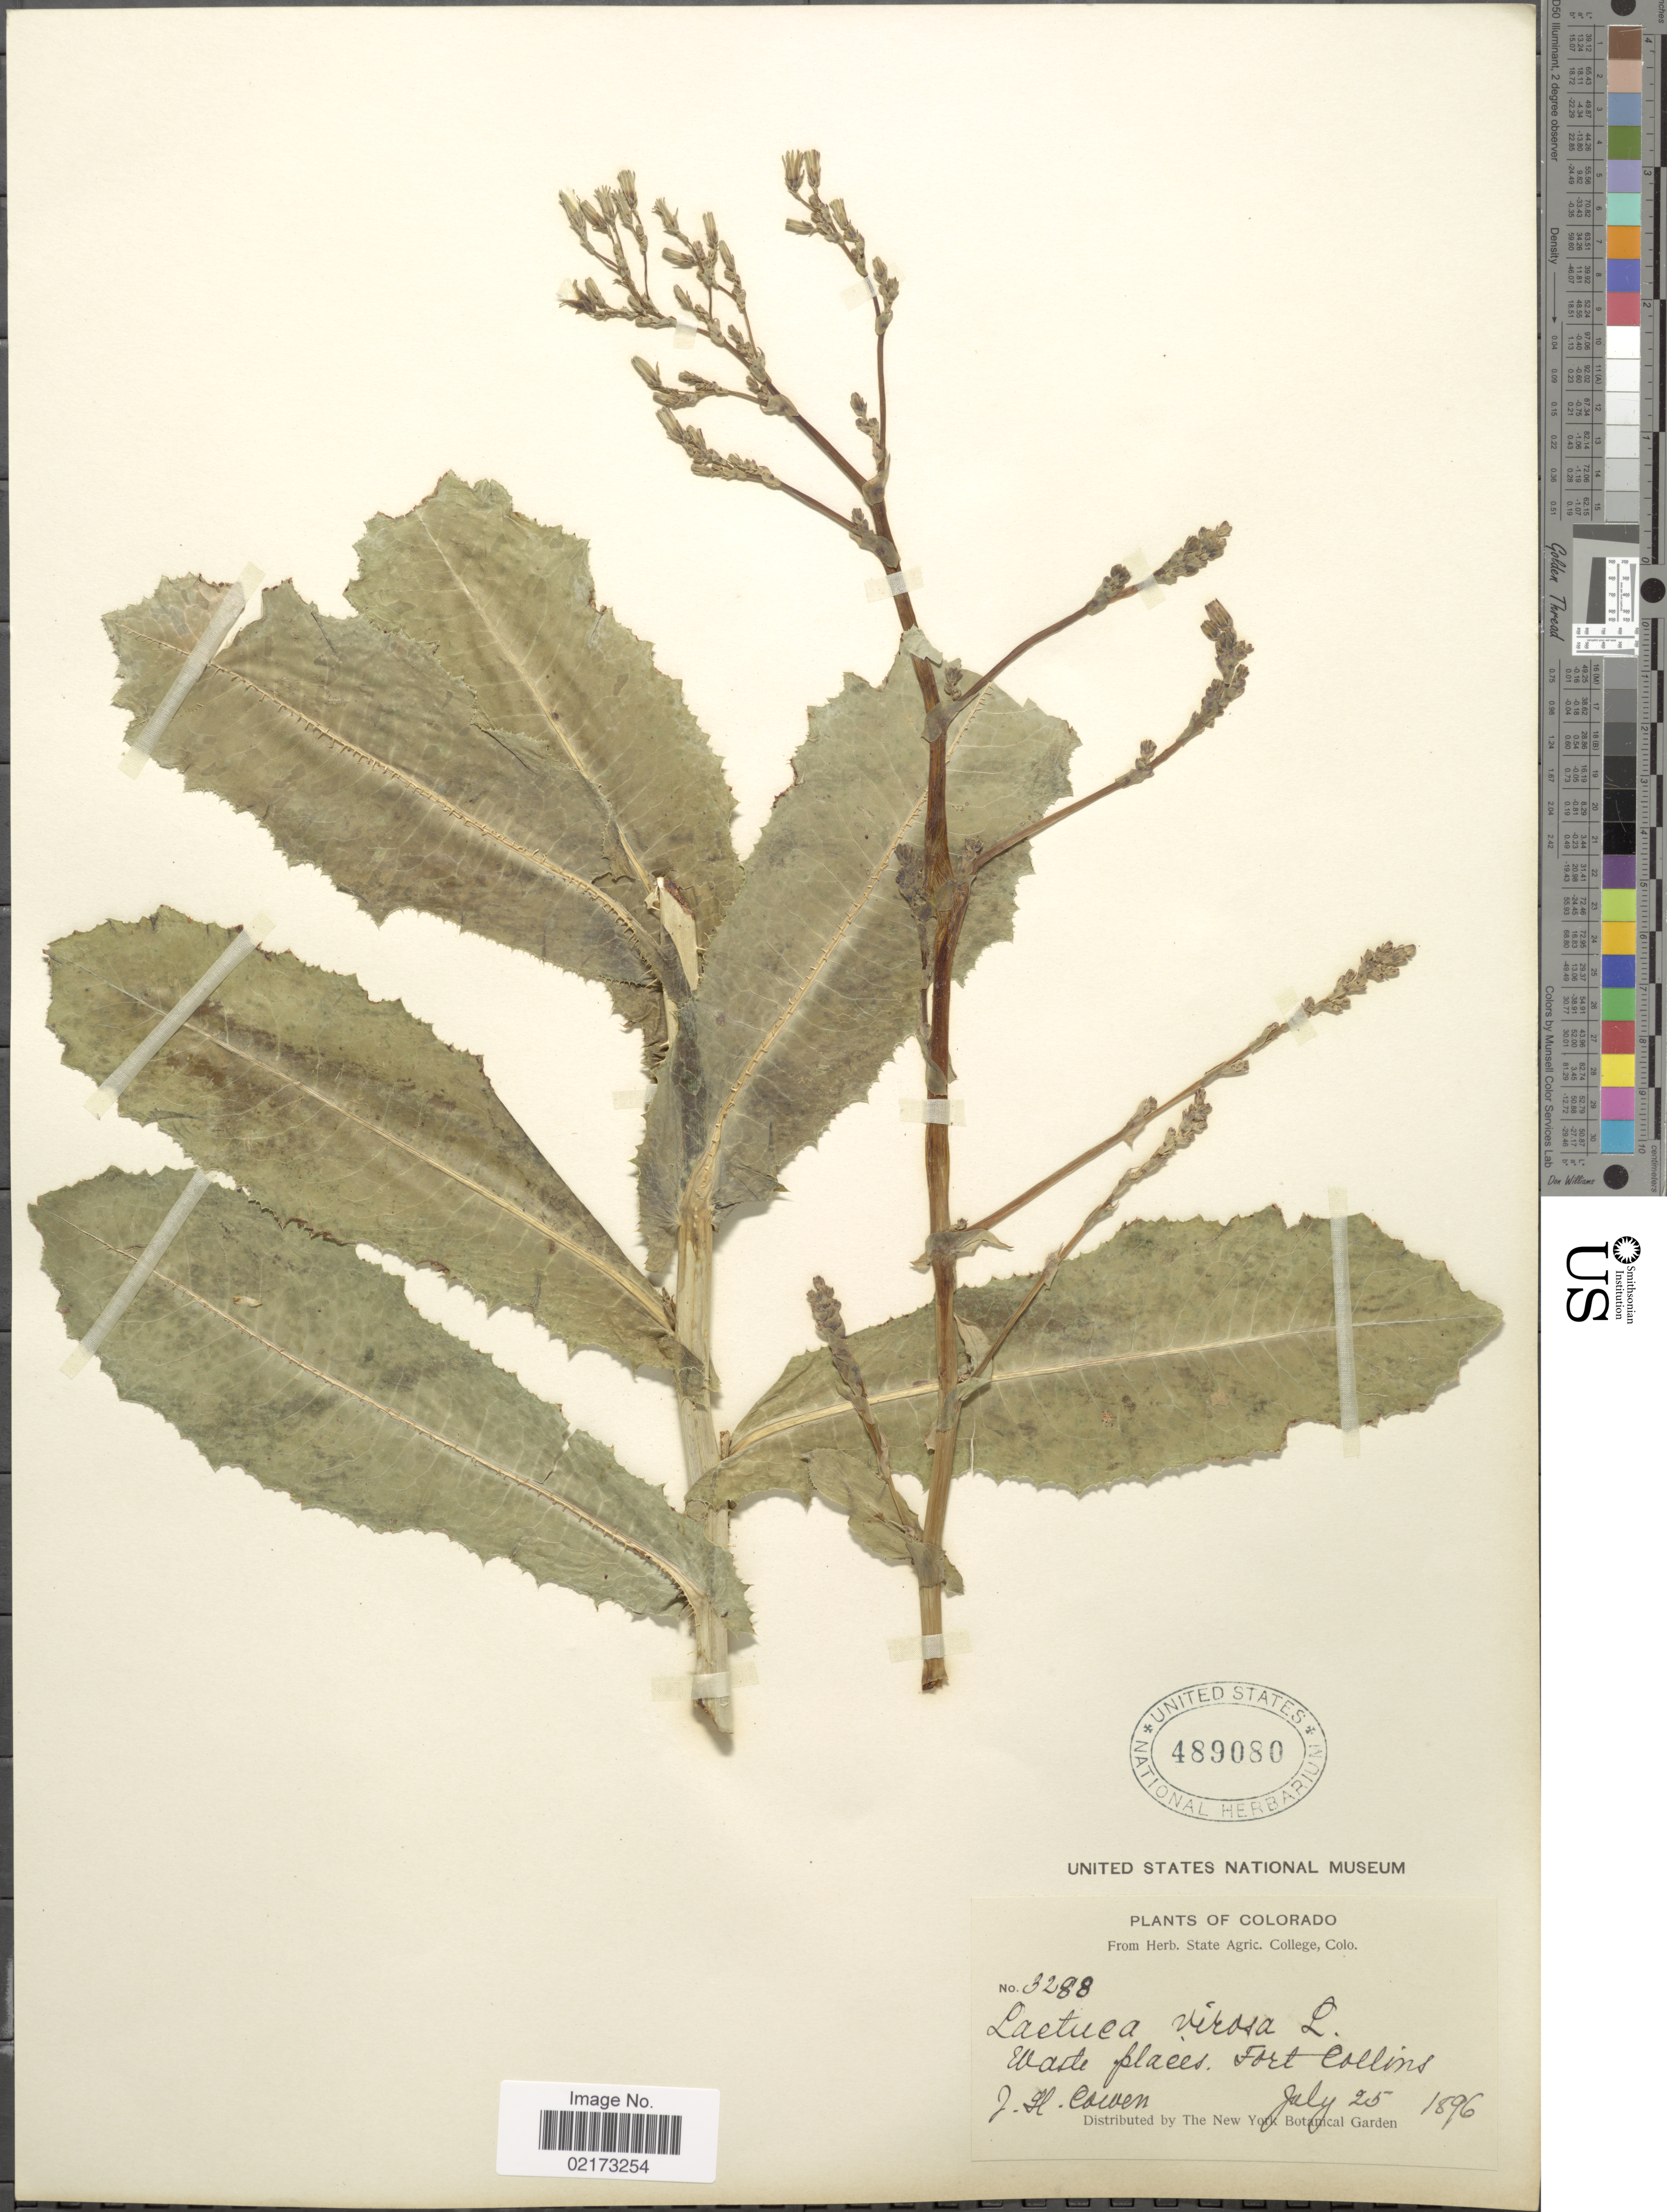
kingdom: Plantae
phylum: Tracheophyta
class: Magnoliopsida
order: Asterales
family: Asteraceae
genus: Lactuca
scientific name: Lactuca serriola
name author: L.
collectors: J. H. Cowen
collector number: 3288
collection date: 1896-07-25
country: United States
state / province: Colorado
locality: Fort Collins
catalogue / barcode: US 489080